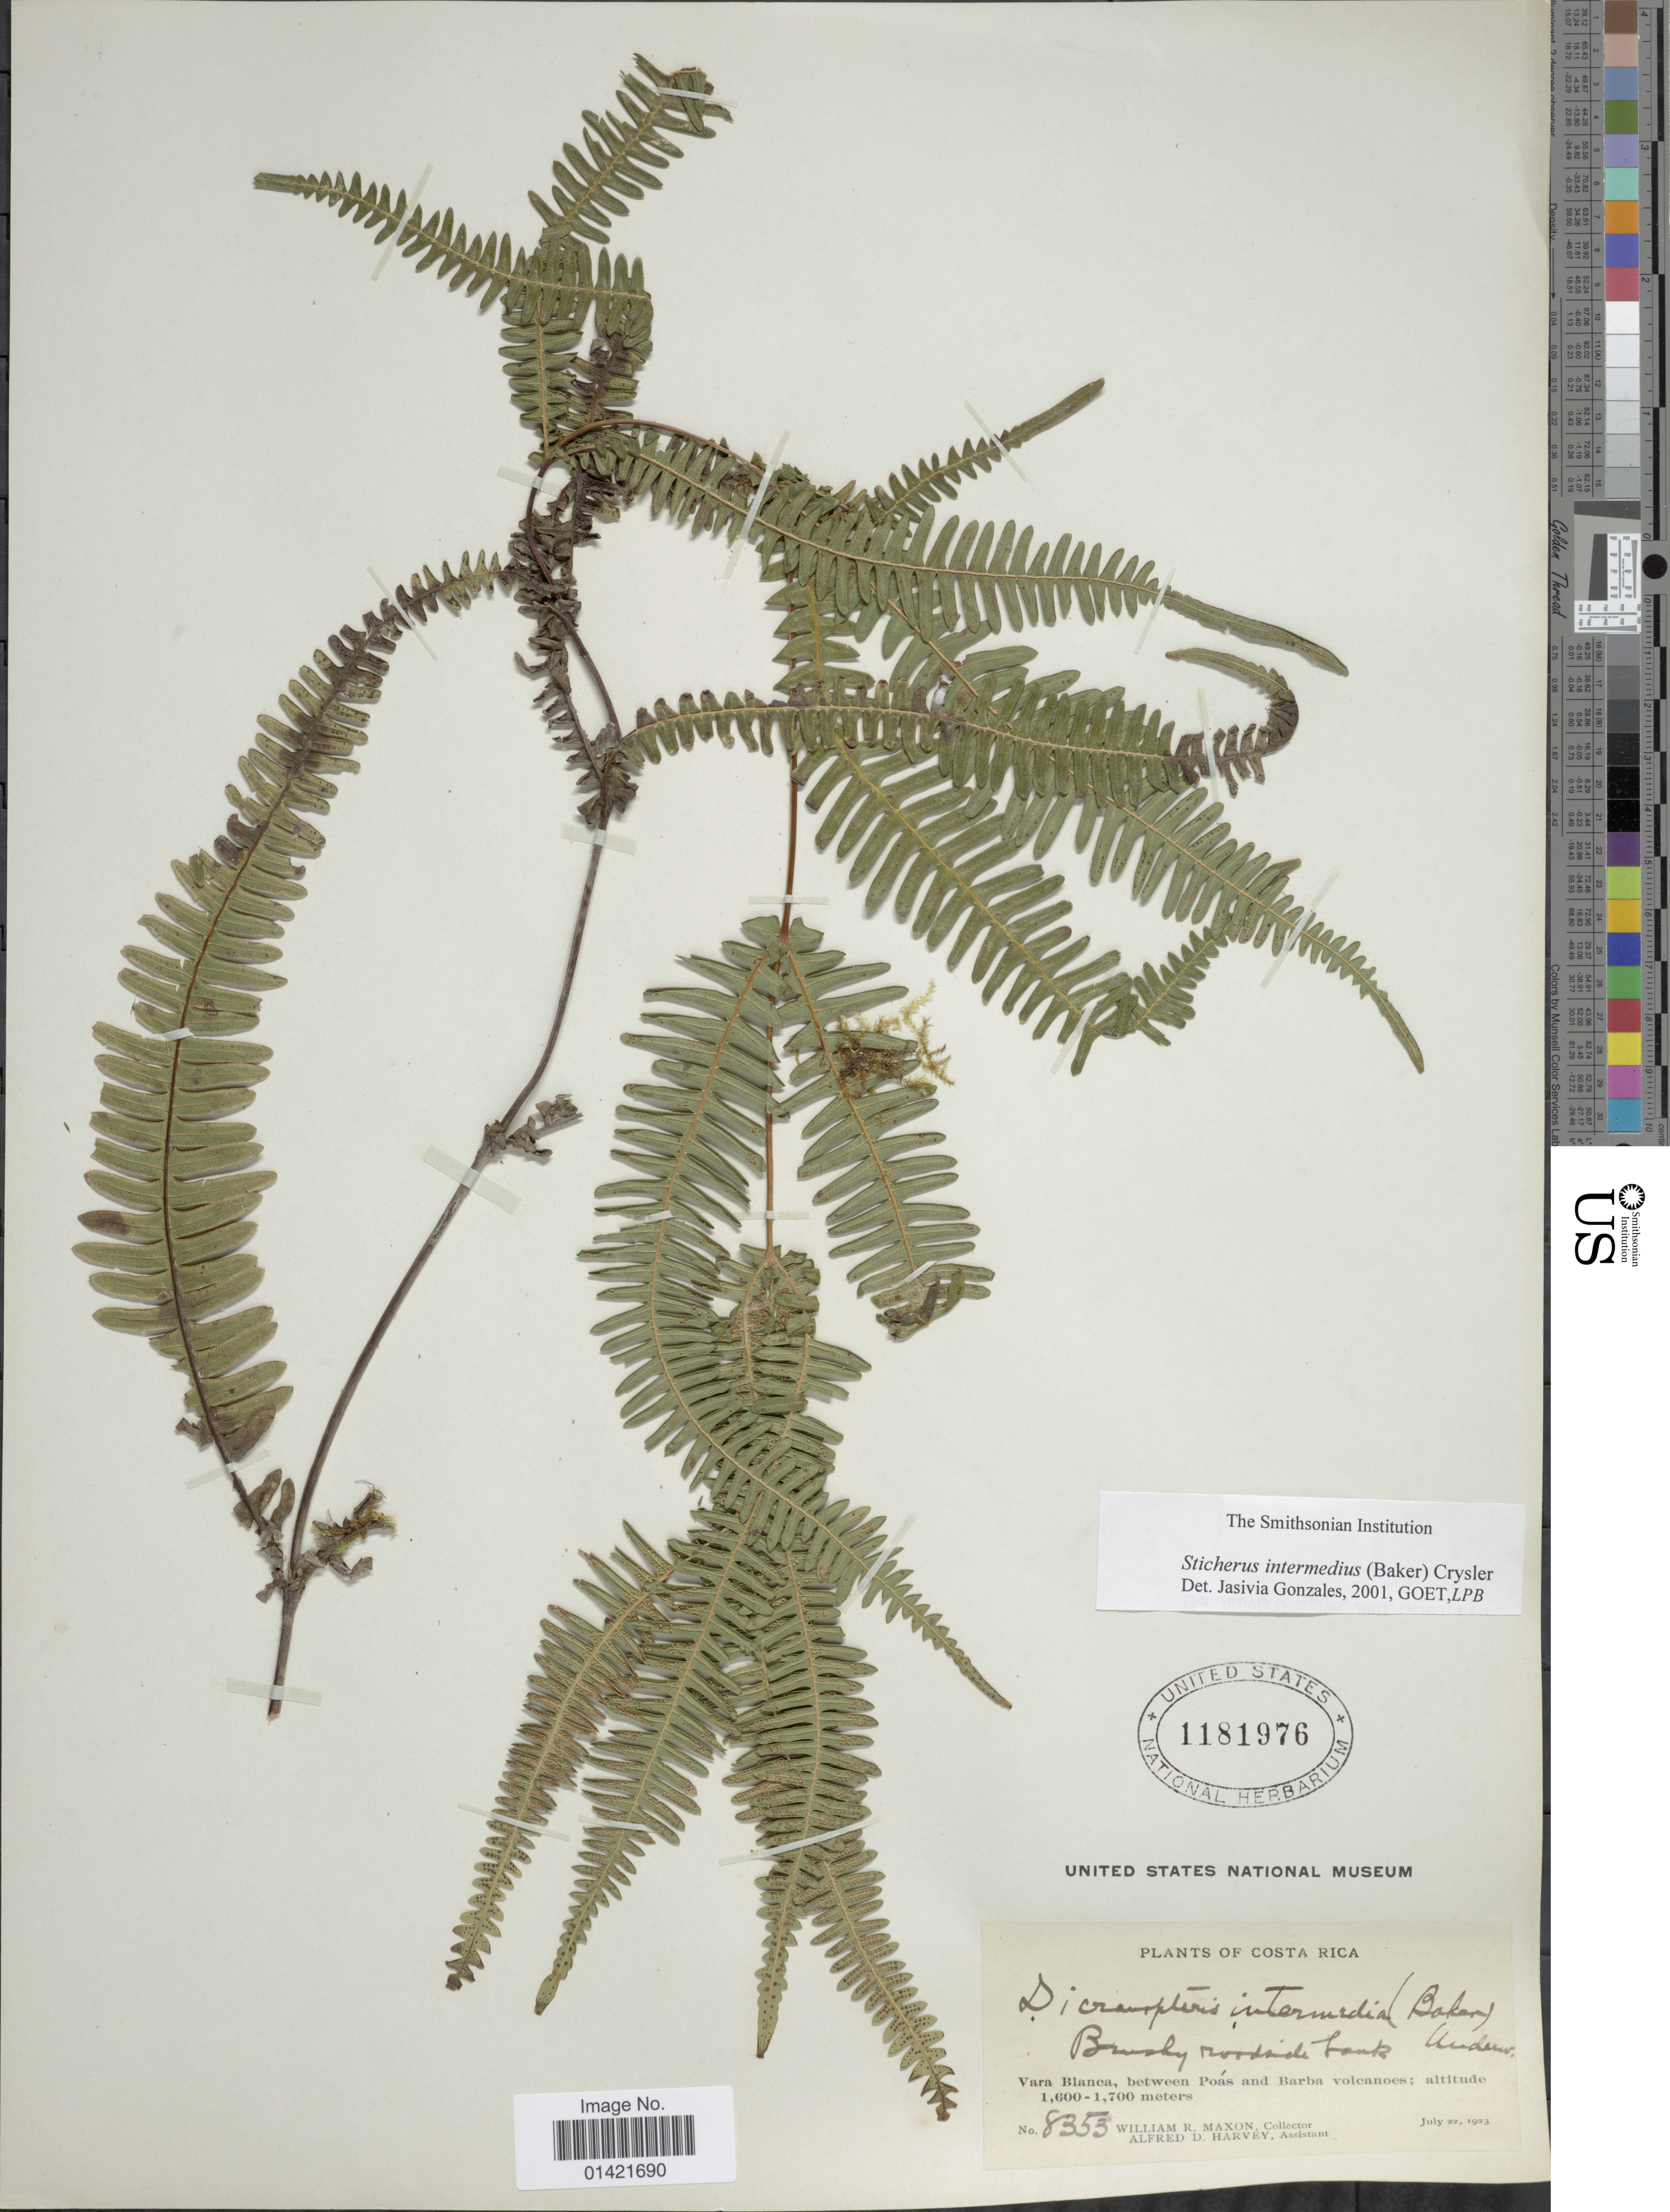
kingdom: Plantae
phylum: Tracheophyta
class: Polypodiopsida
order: Gleicheniales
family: Gleicheniaceae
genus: Sticherus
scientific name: Sticherus intermedius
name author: (Baker) Chrysler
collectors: W. R. Maxon & A. D. Harvey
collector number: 8353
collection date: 1923-07-22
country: Costa Rica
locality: Vara Blanca, between Poas and Barba volcanoes.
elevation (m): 1600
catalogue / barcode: US 1181976